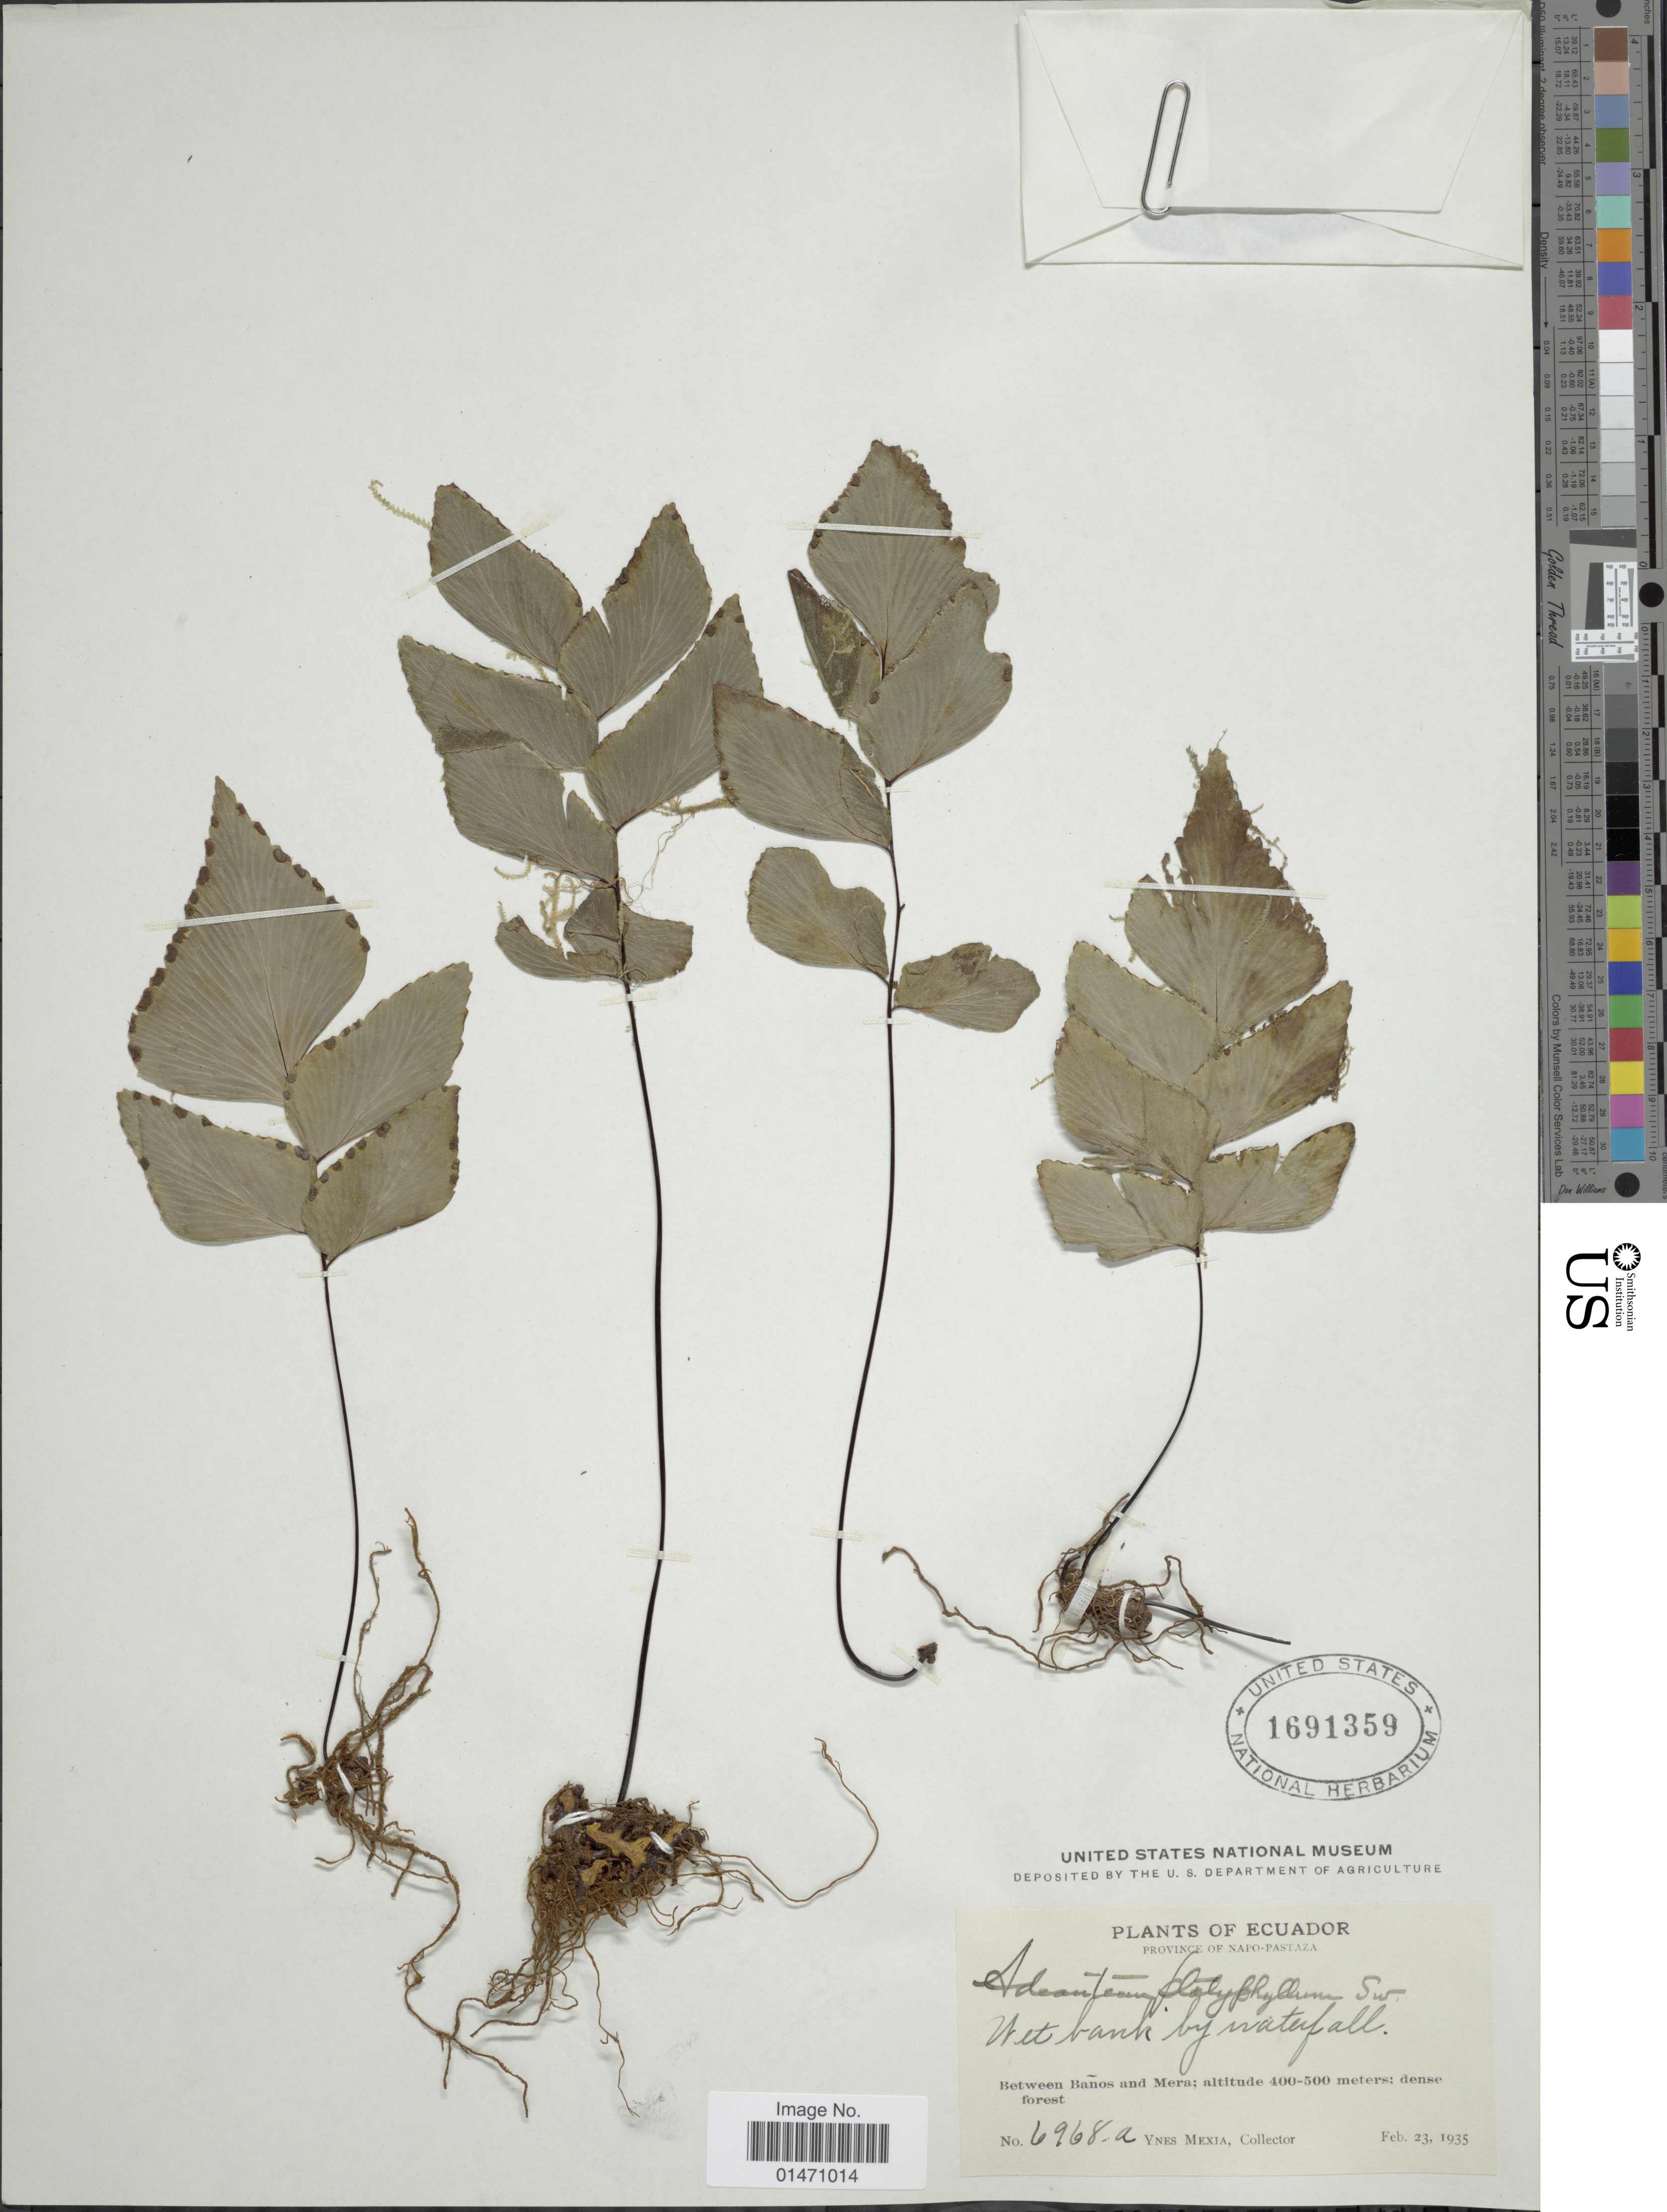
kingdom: Plantae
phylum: Tracheophyta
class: Polypodiopsida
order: Polypodiales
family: Pteridaceae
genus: Adiantum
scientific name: Adiantum platyphyllum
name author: Sw.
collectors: Y. Mexia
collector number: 6968a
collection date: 1935-02-23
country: Ecuador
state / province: Napo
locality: Plants of Ecuador, Province of Napo-Pastaza, Between Banos and Mera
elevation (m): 400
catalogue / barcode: US 1691359